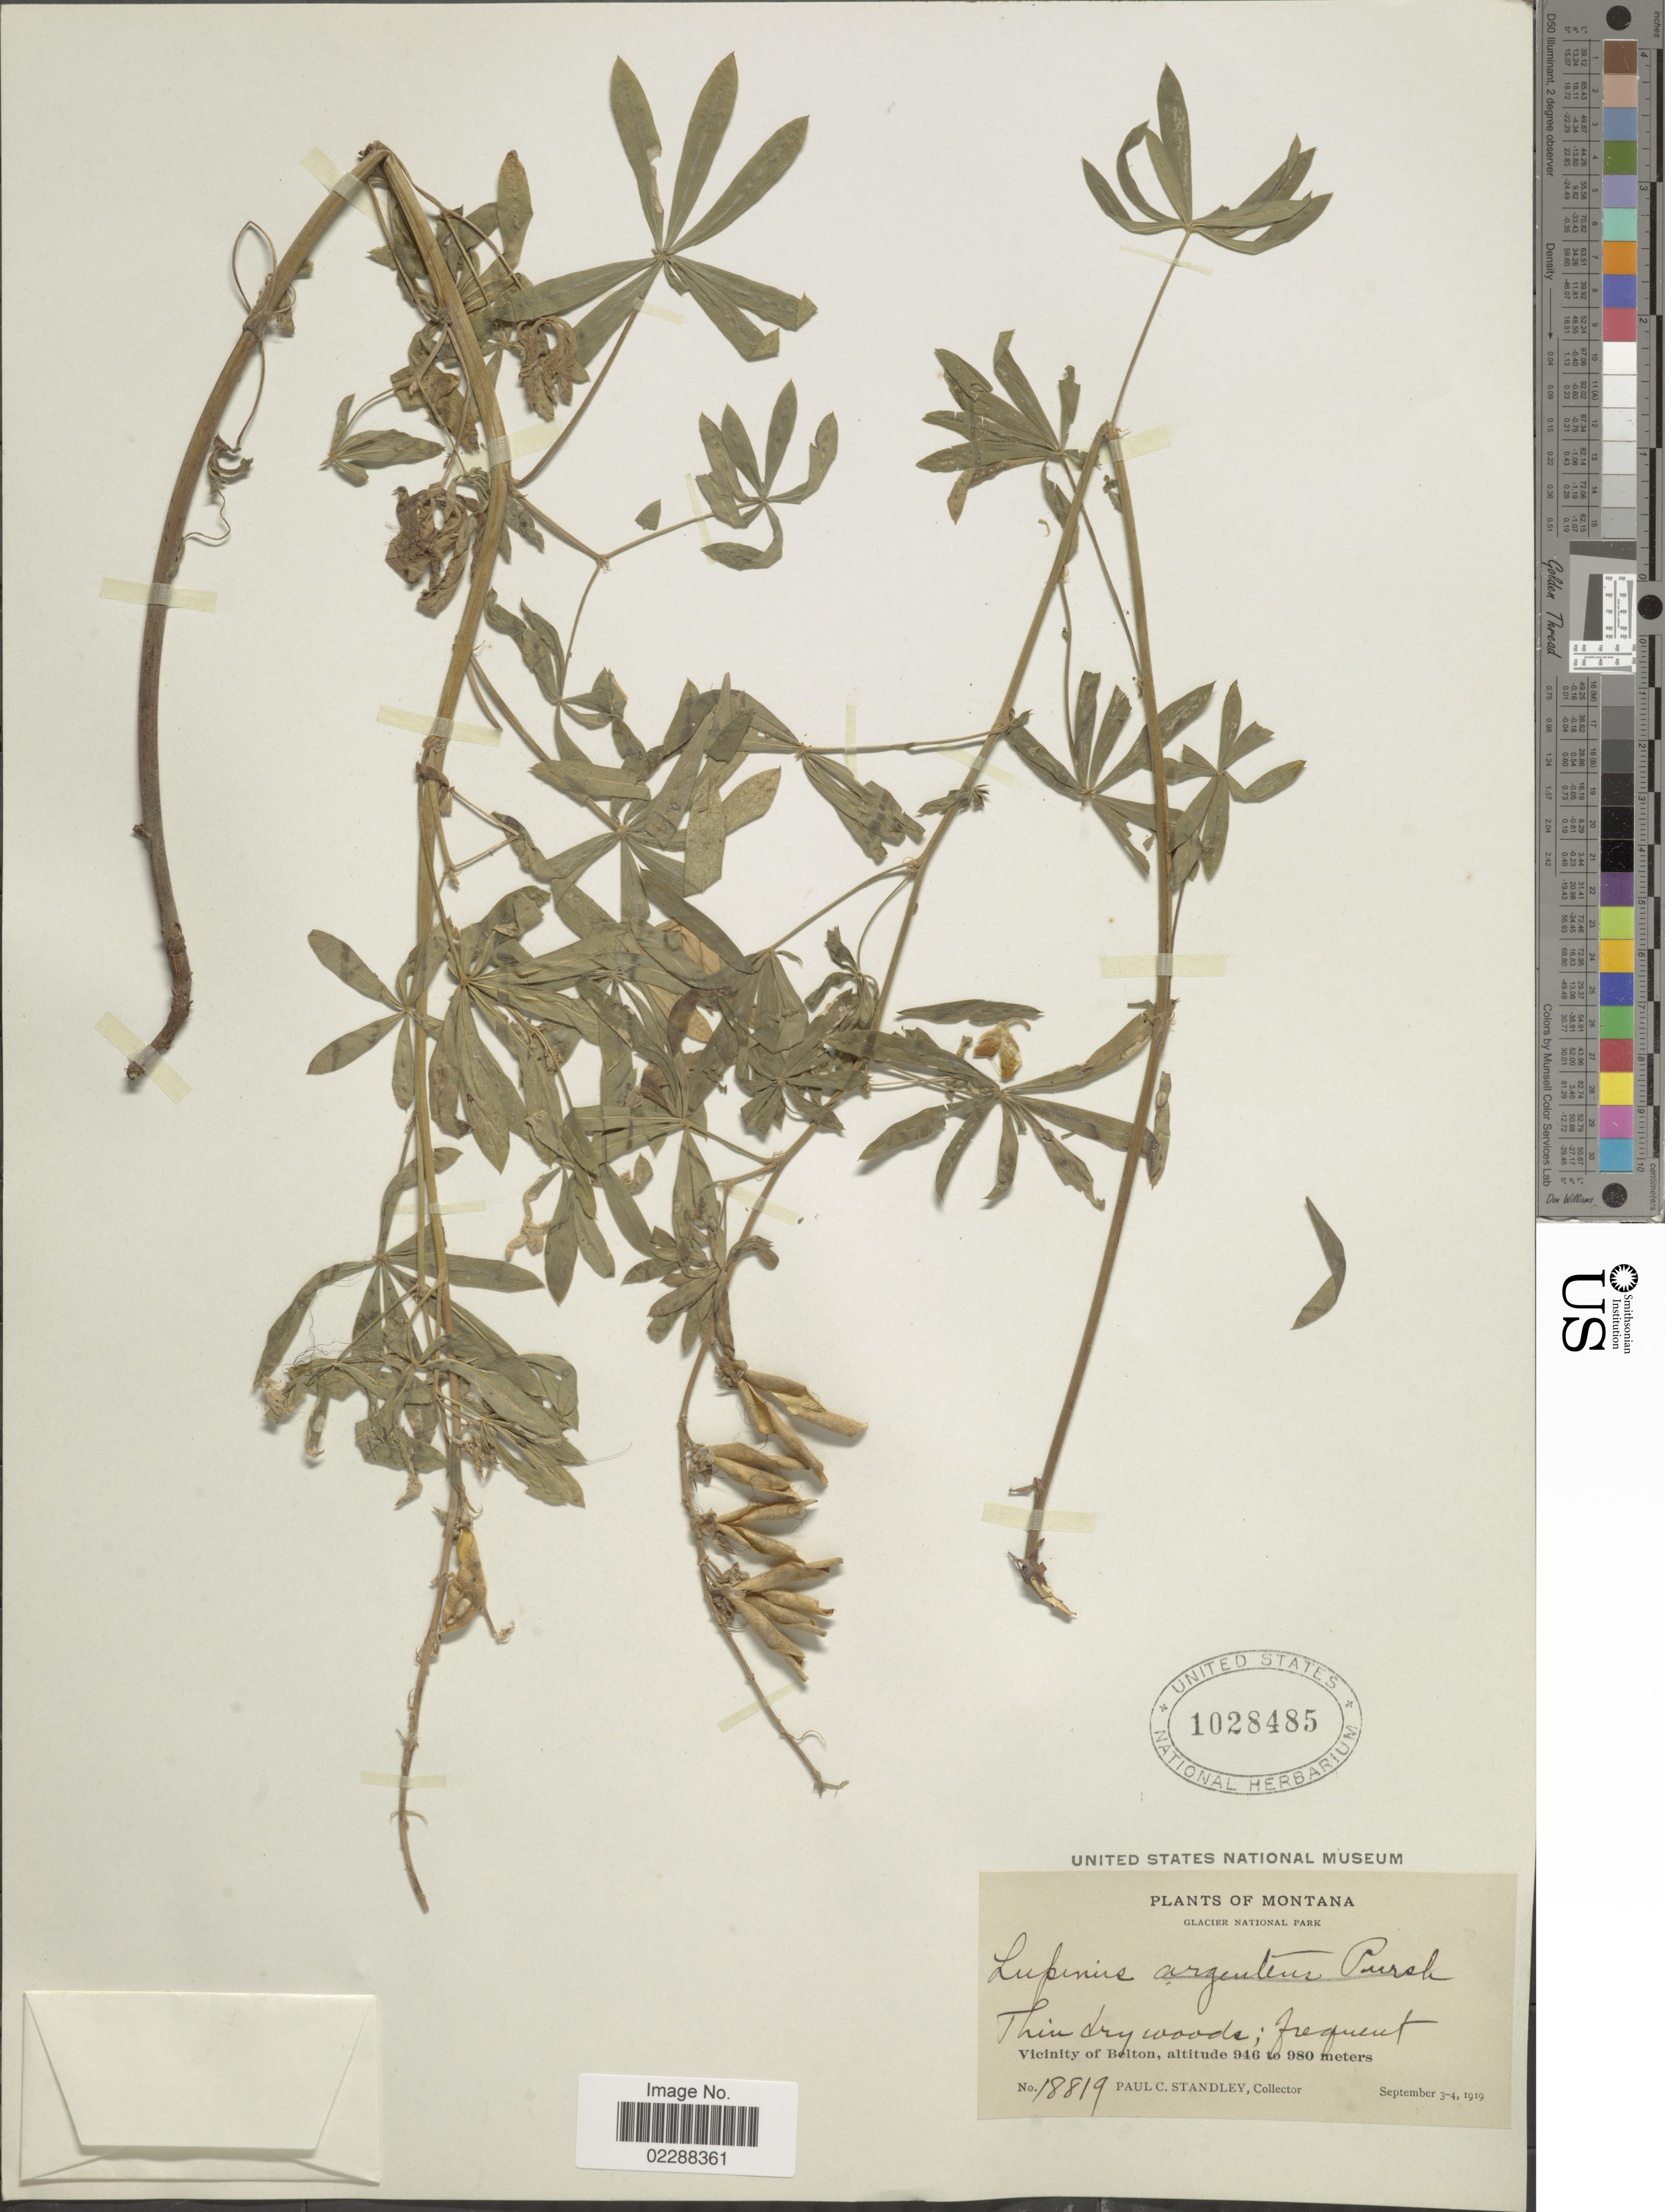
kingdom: Plantae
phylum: Tracheophyta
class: Magnoliopsida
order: Fabales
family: Fabaceae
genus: Lupinus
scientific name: Lupinus sp.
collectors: P. C. Standley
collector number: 18819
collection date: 1919-09-03/1919-09-04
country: United States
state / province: Montana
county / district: Flathead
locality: Glacier National Park, Vicinity of Belton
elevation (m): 946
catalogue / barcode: US 1028485